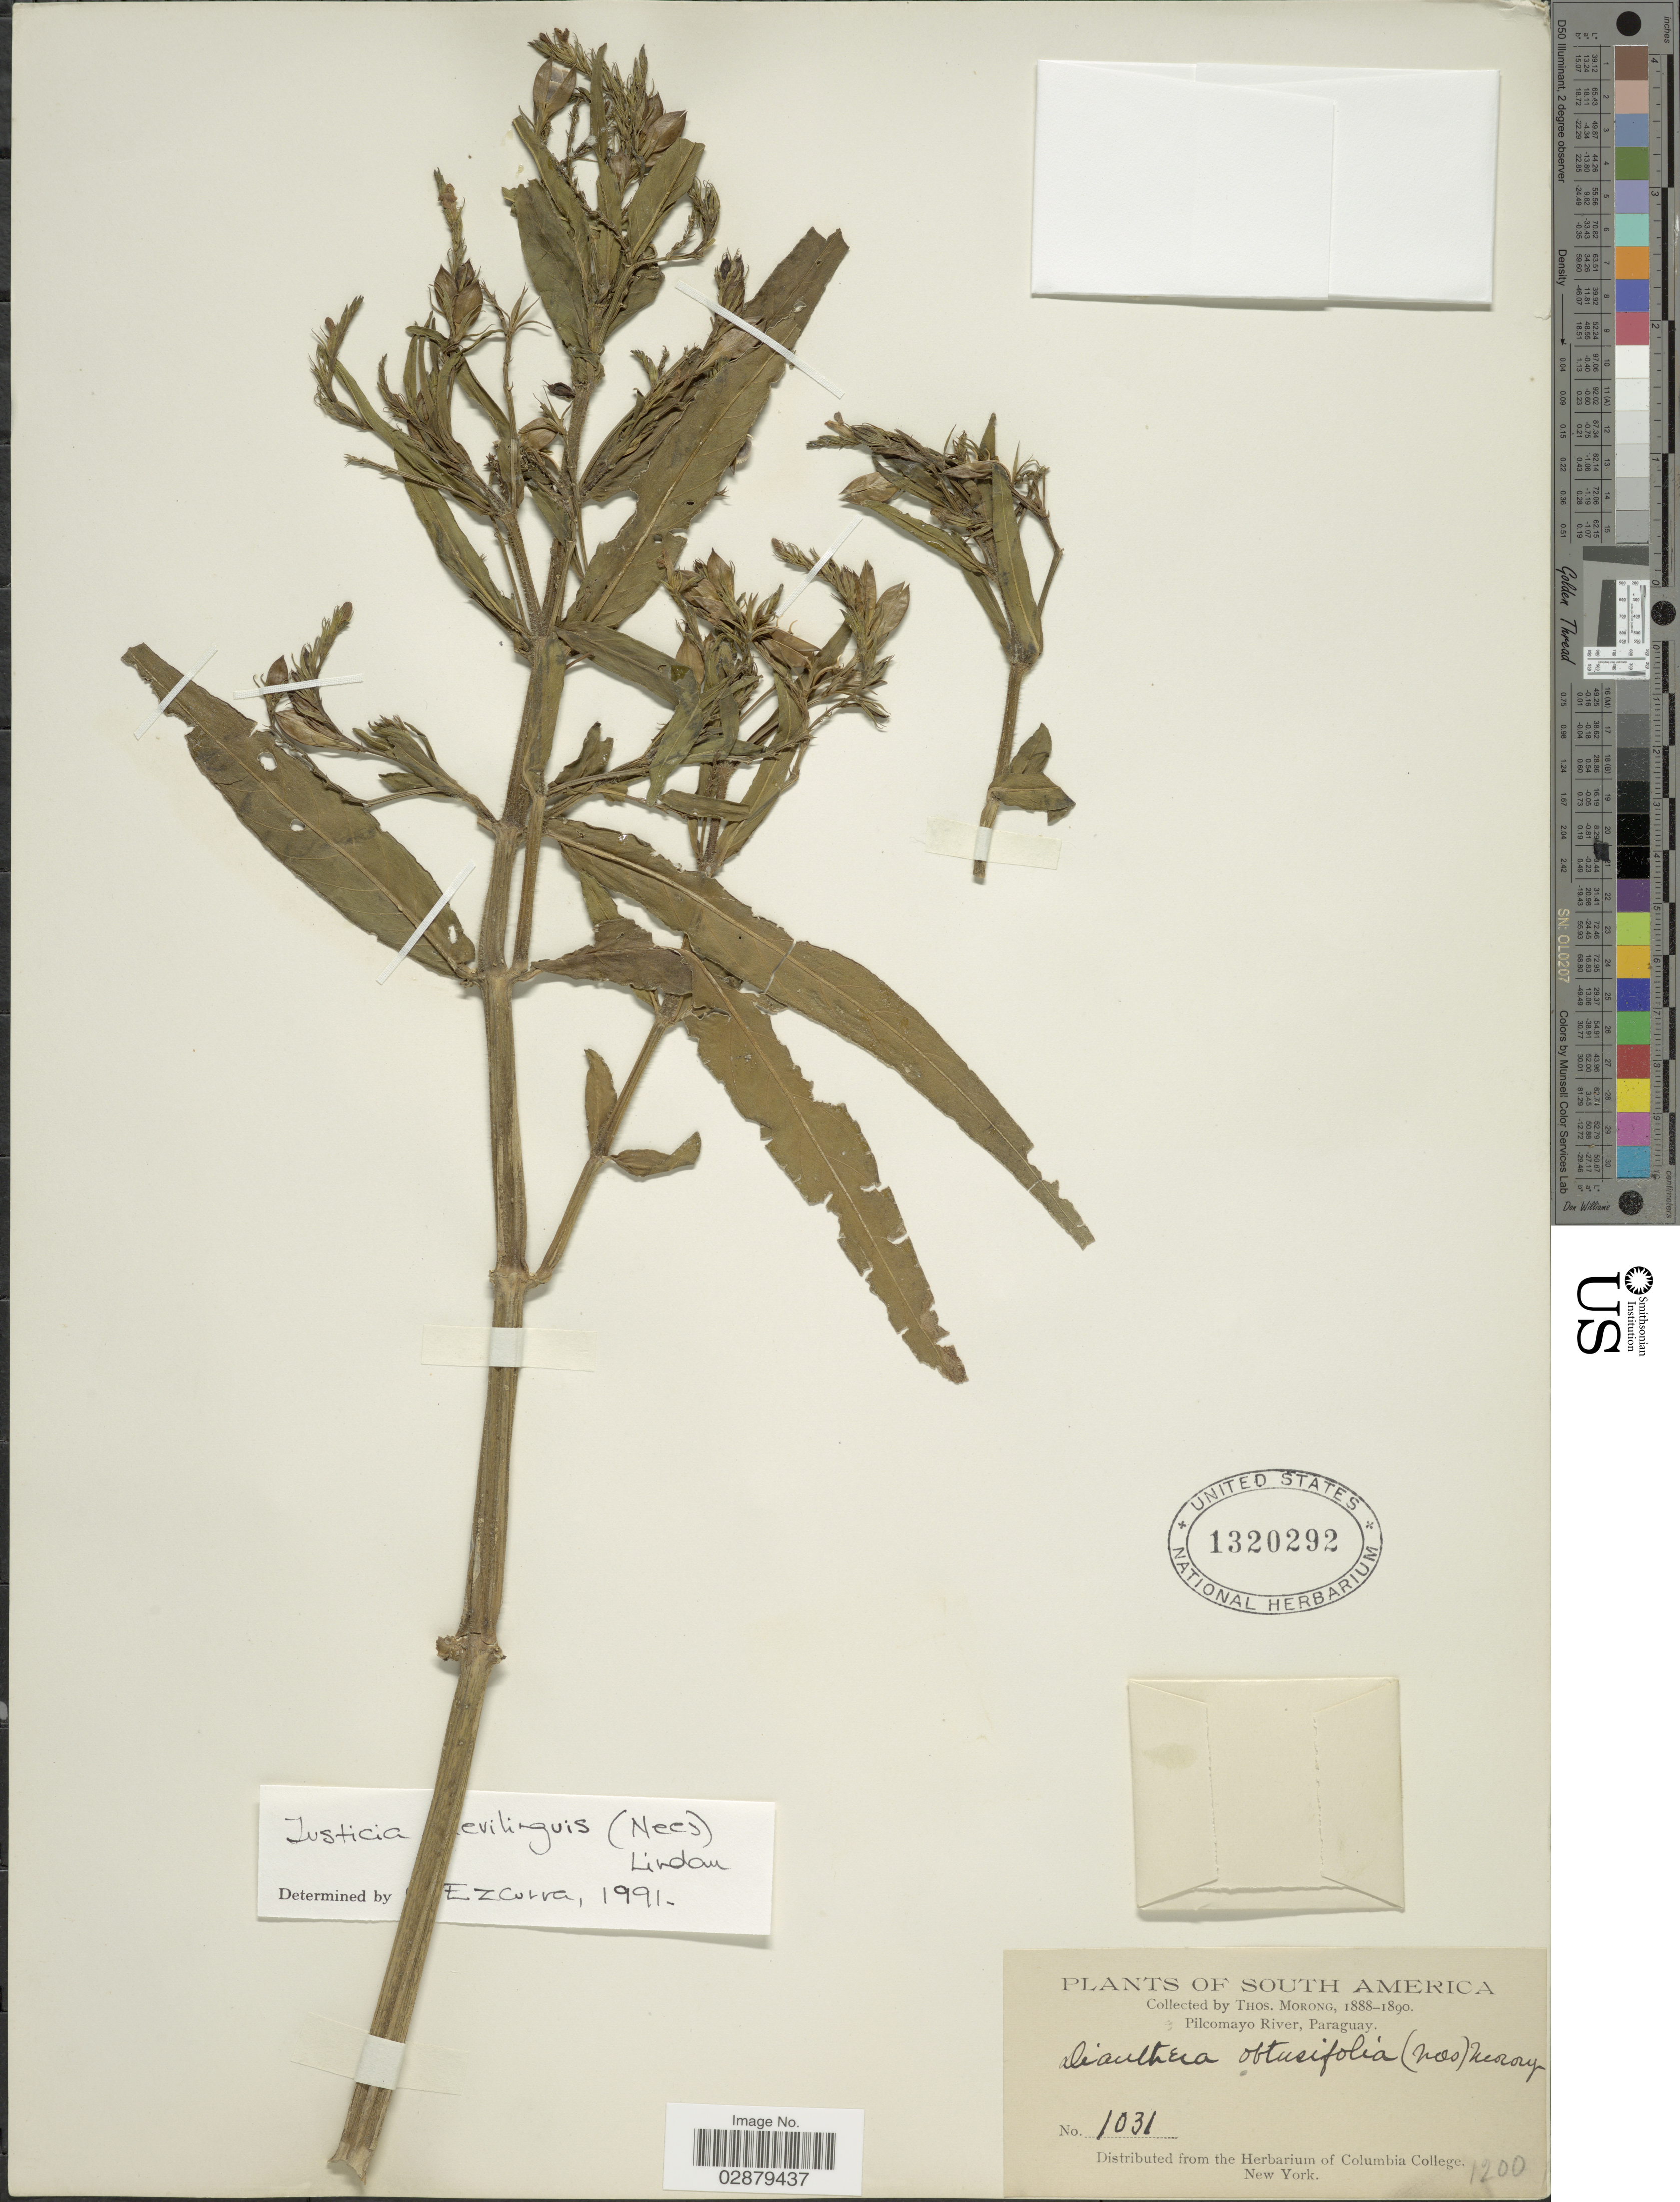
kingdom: Plantae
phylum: Tracheophyta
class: Magnoliopsida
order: Lamiales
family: Acanthaceae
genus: Justicia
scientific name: Justicia laevilinguis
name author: (Nees) Lindau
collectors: ex herb. T. Morong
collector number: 1031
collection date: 1888/1890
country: Paraguay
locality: Picomayo River.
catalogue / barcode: US 1320292